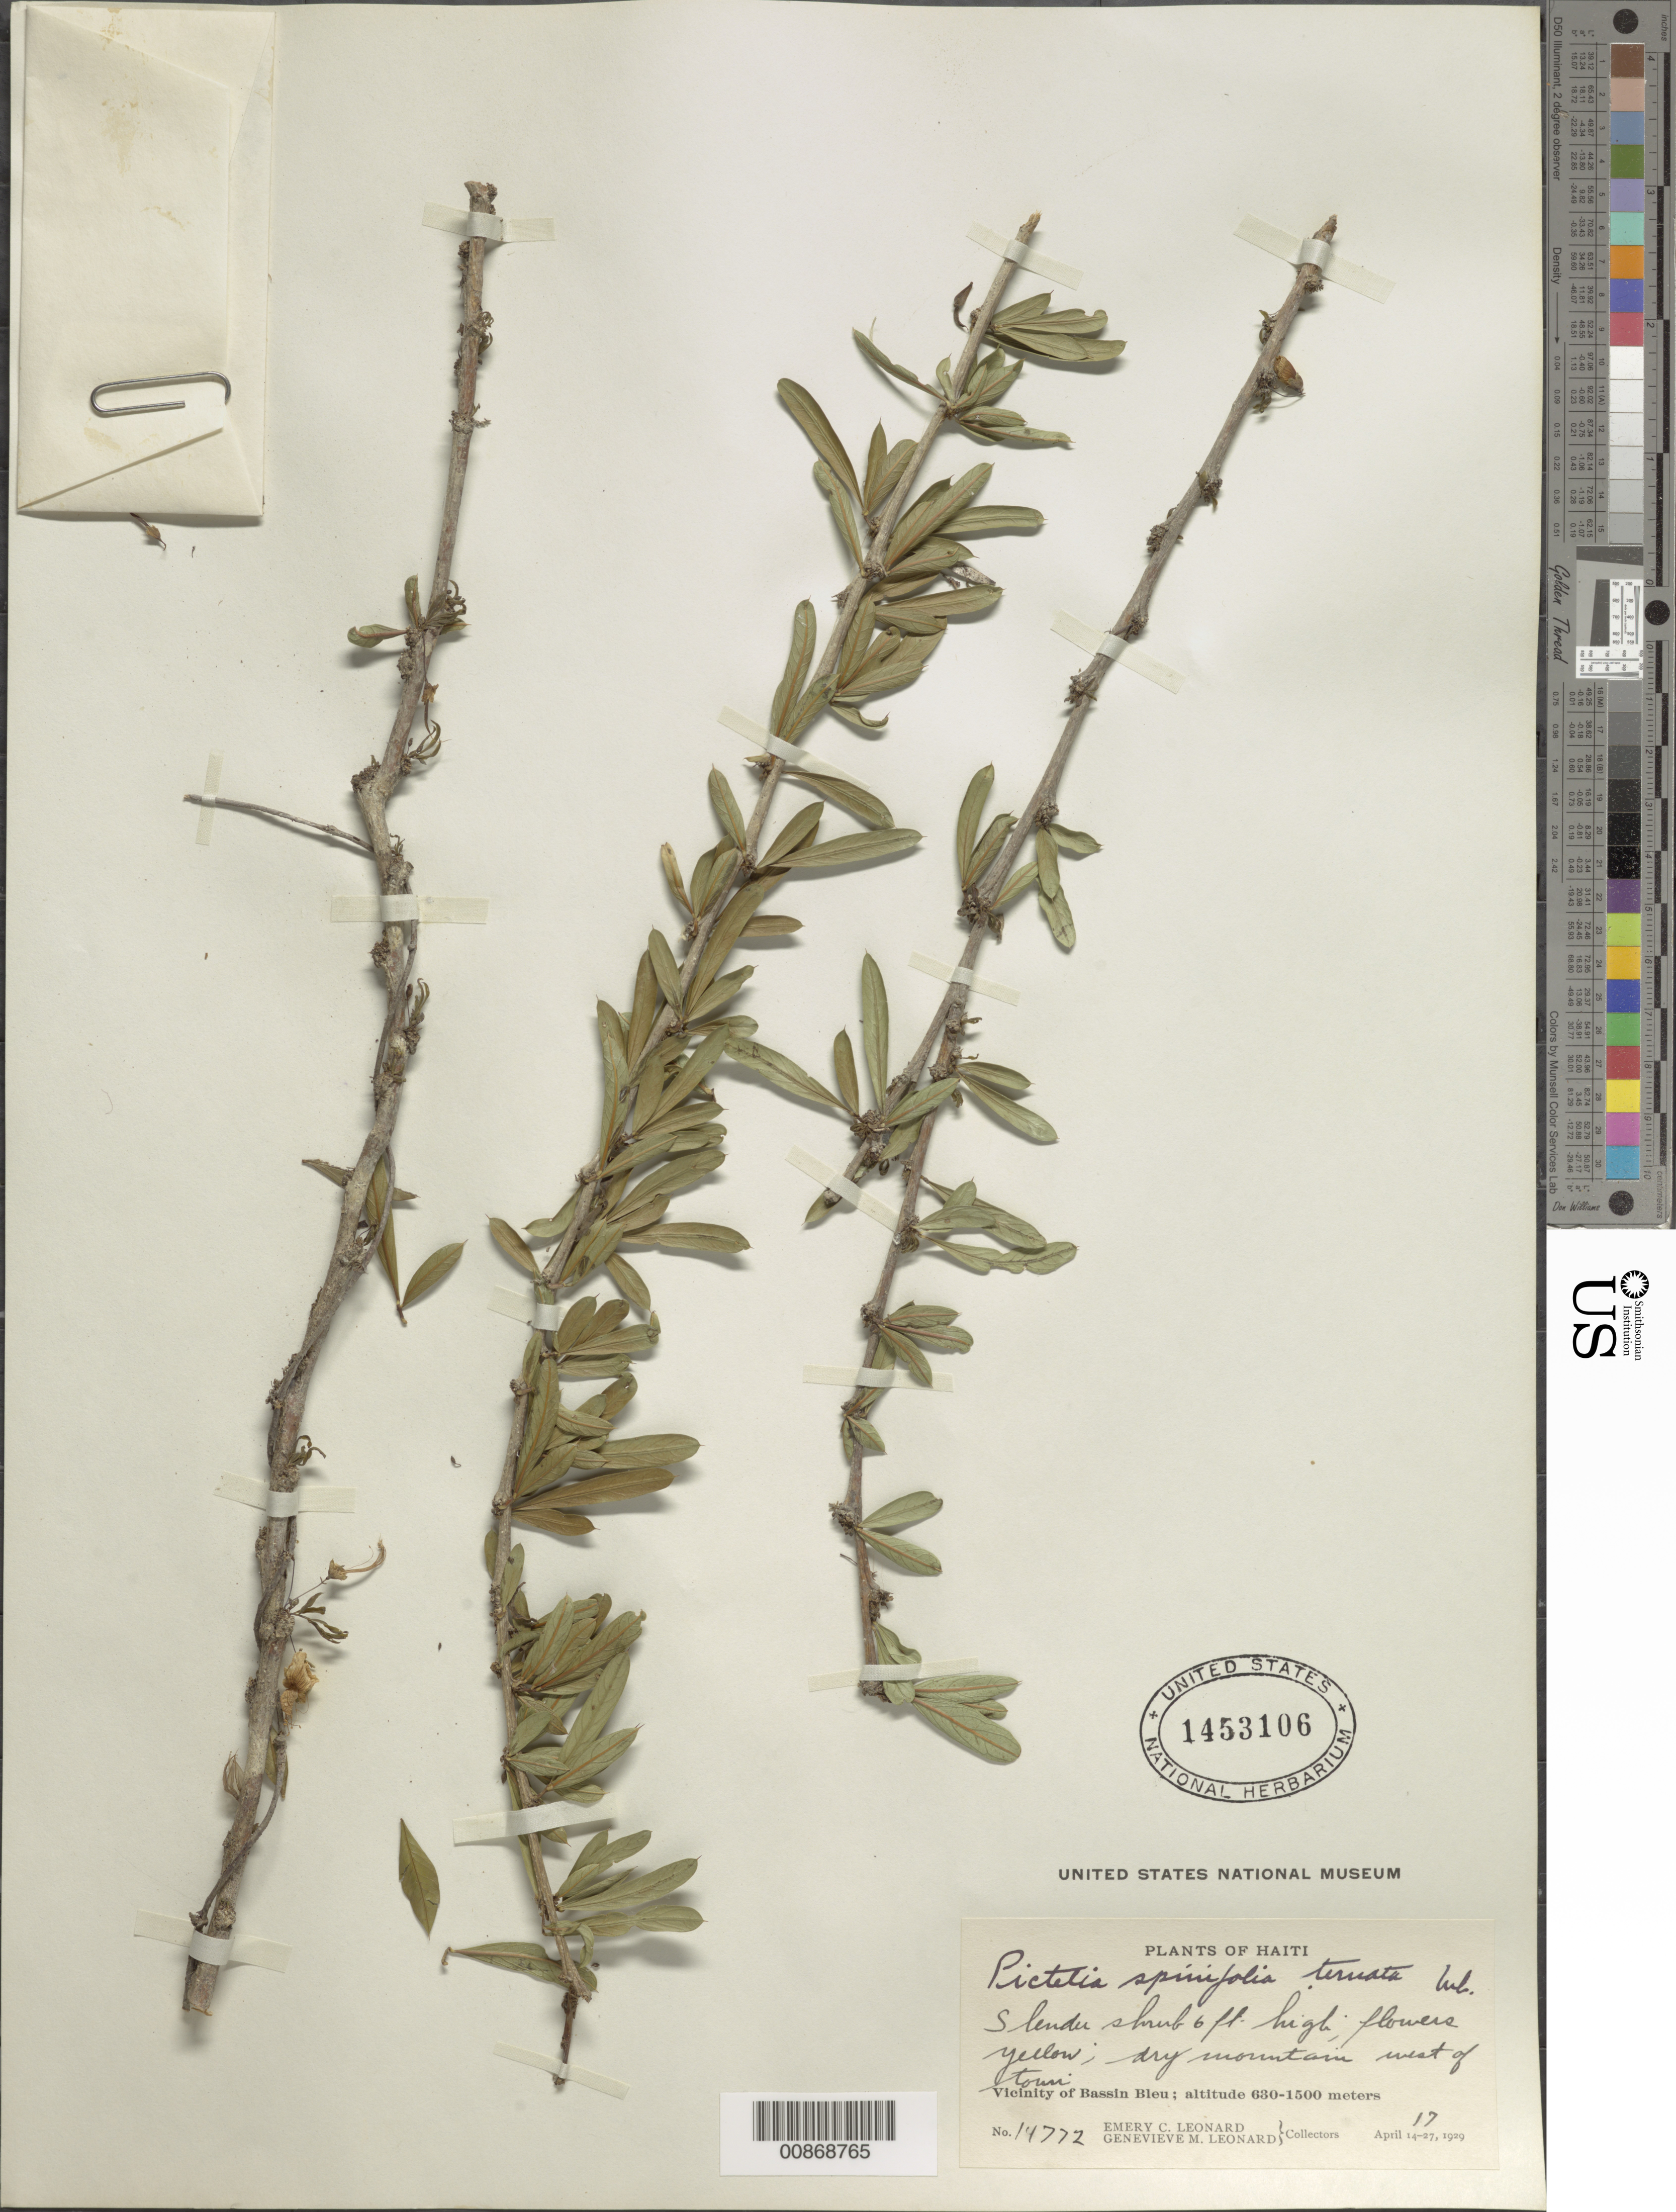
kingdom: Plantae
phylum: Tracheophyta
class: Magnoliopsida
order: Fabales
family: Fabaceae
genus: Pictetia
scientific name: Pictetia spinifolia var. ternata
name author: (Spreng. ex DC.) Urb.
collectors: E. C. Leonard & G. M. Leonard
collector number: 14772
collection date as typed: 17 Apr 1929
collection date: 1929-04-17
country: Haiti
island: Hispaniola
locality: Vicinity of Bassin Bleu. Dry Mountain west of town.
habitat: Dry Mountain.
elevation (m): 630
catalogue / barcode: US 1453106